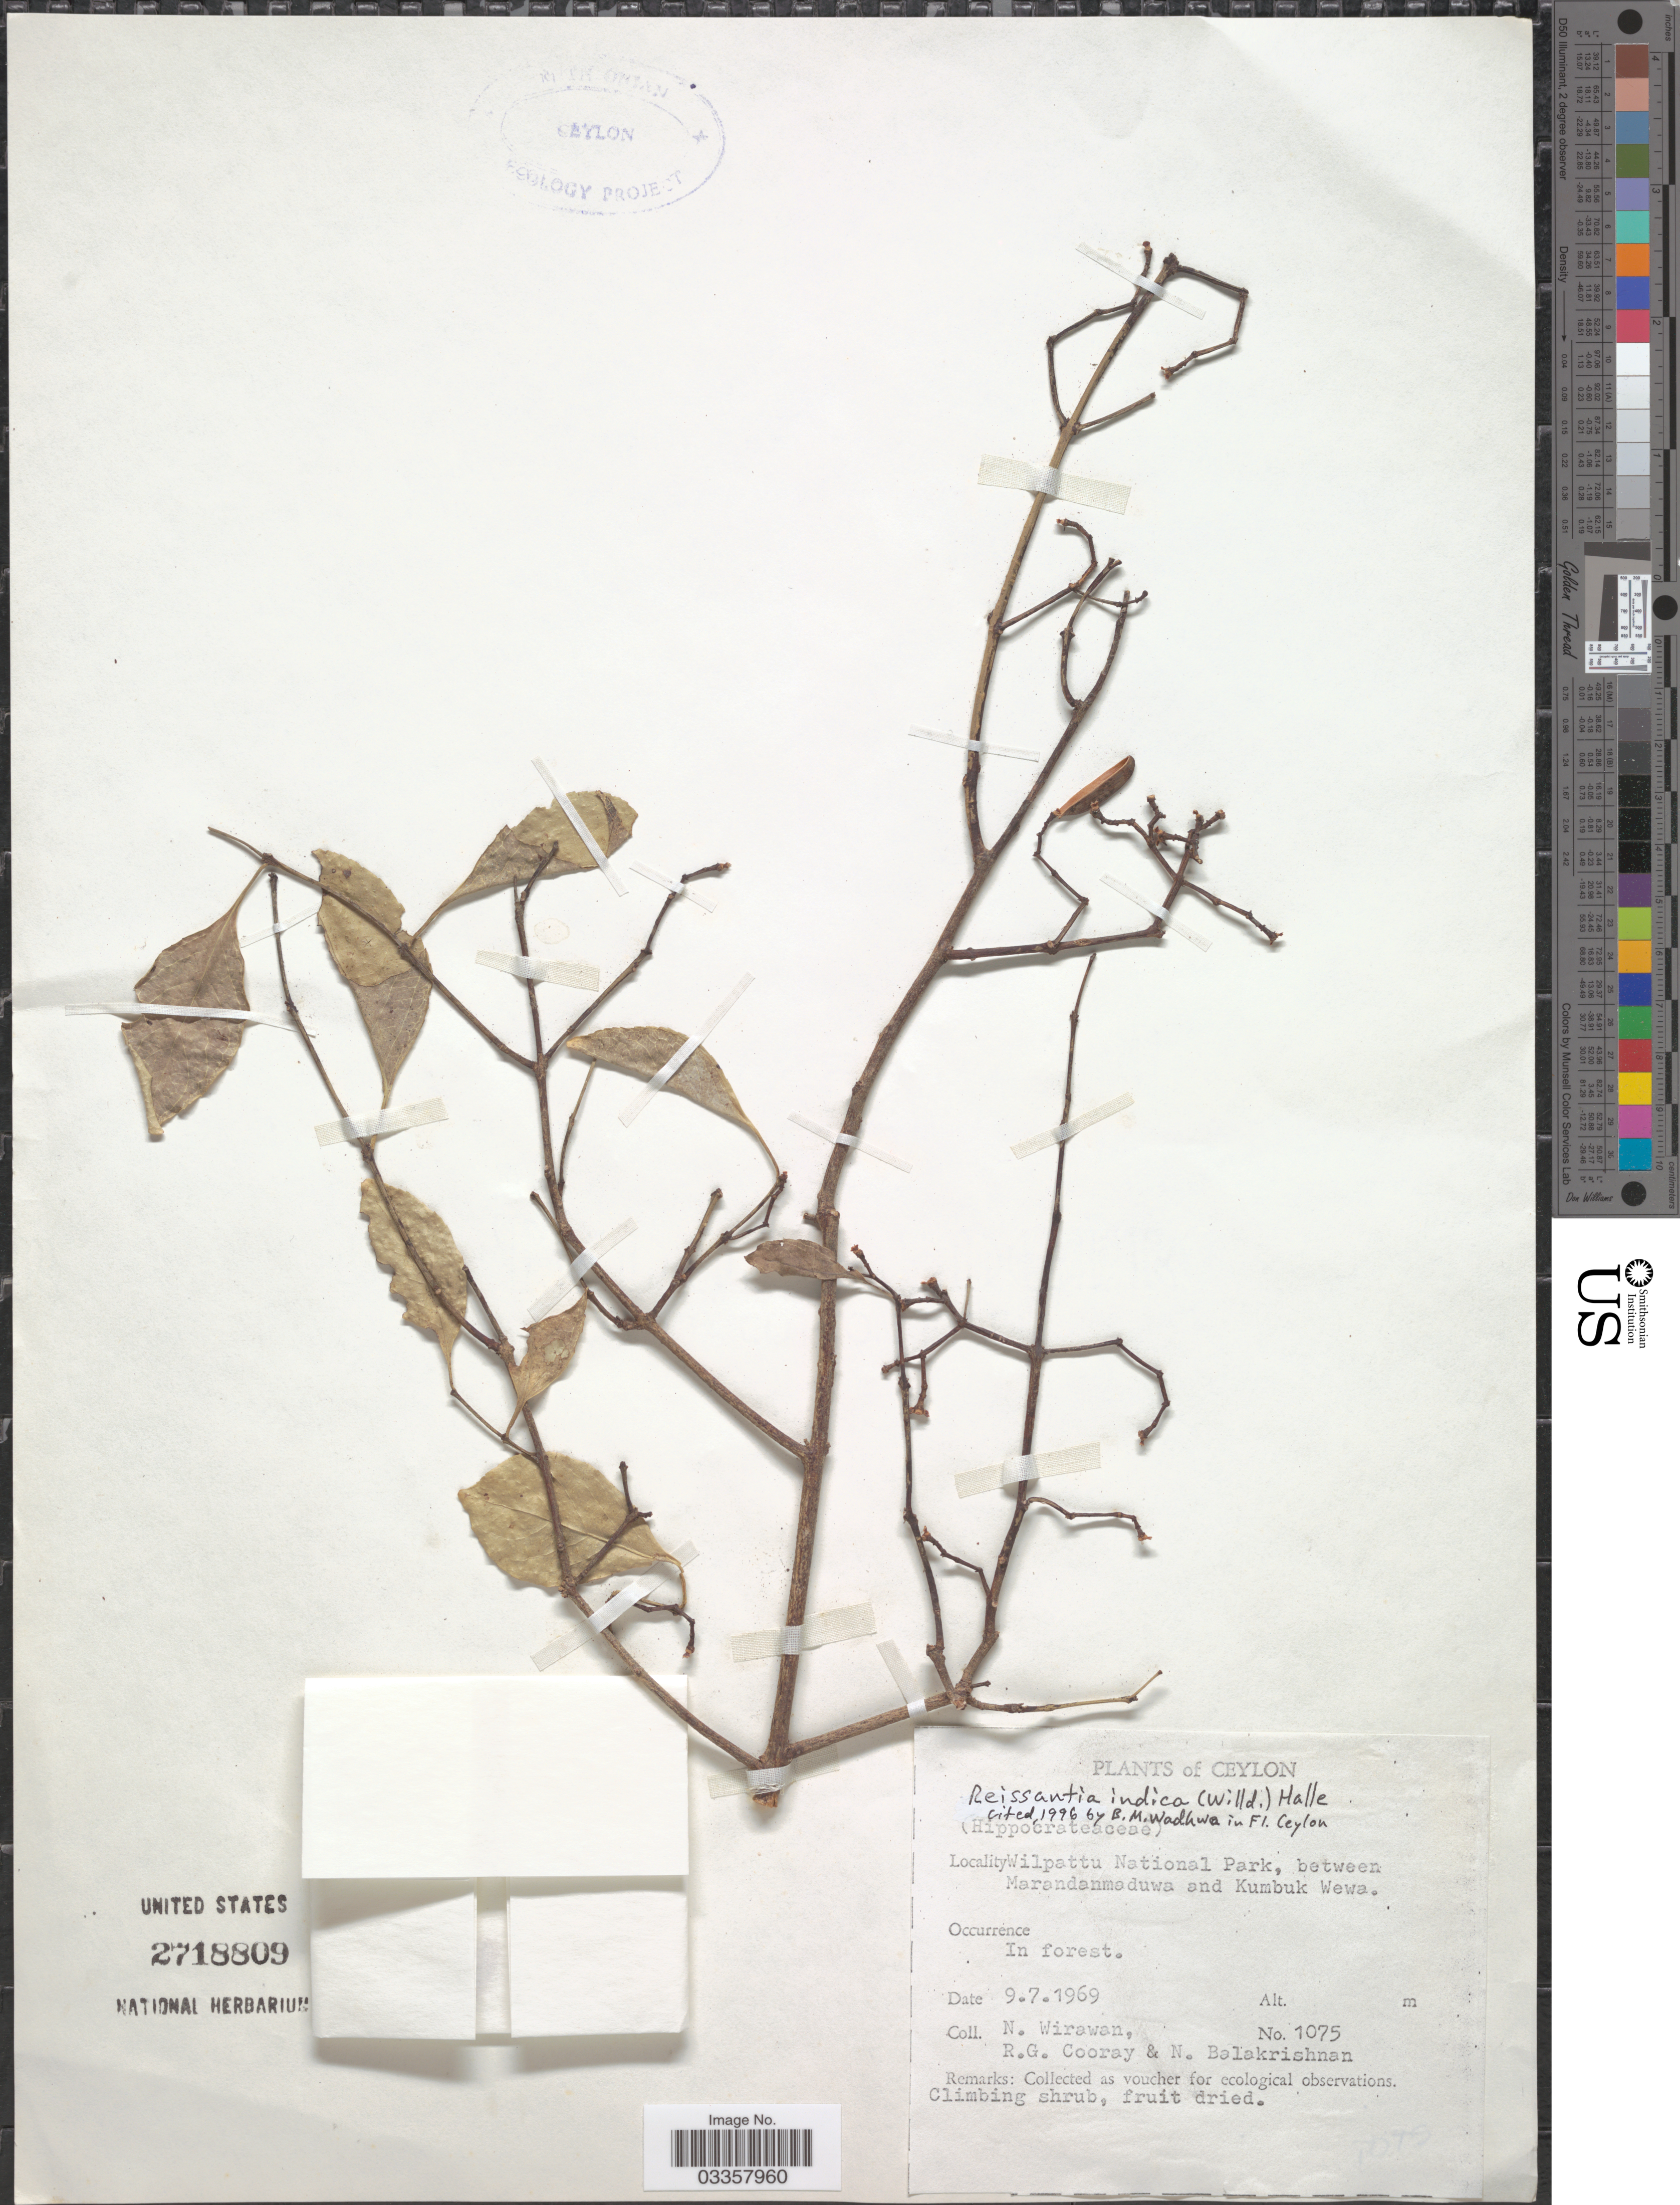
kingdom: Plantae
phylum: Tracheophyta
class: Magnoliopsida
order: Celastrales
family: Celastraceae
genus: Reissantia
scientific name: Reissantia indica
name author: (Willd.) N. Hallé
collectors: N. Wirawan, R. Cooray & N. Balakrishnan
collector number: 1075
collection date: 1969-07-09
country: Sri Lanka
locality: Ceylon. Wilpattu National Park, between Marandanmaduwa and Kumbuk Wewa.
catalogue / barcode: US 2718809